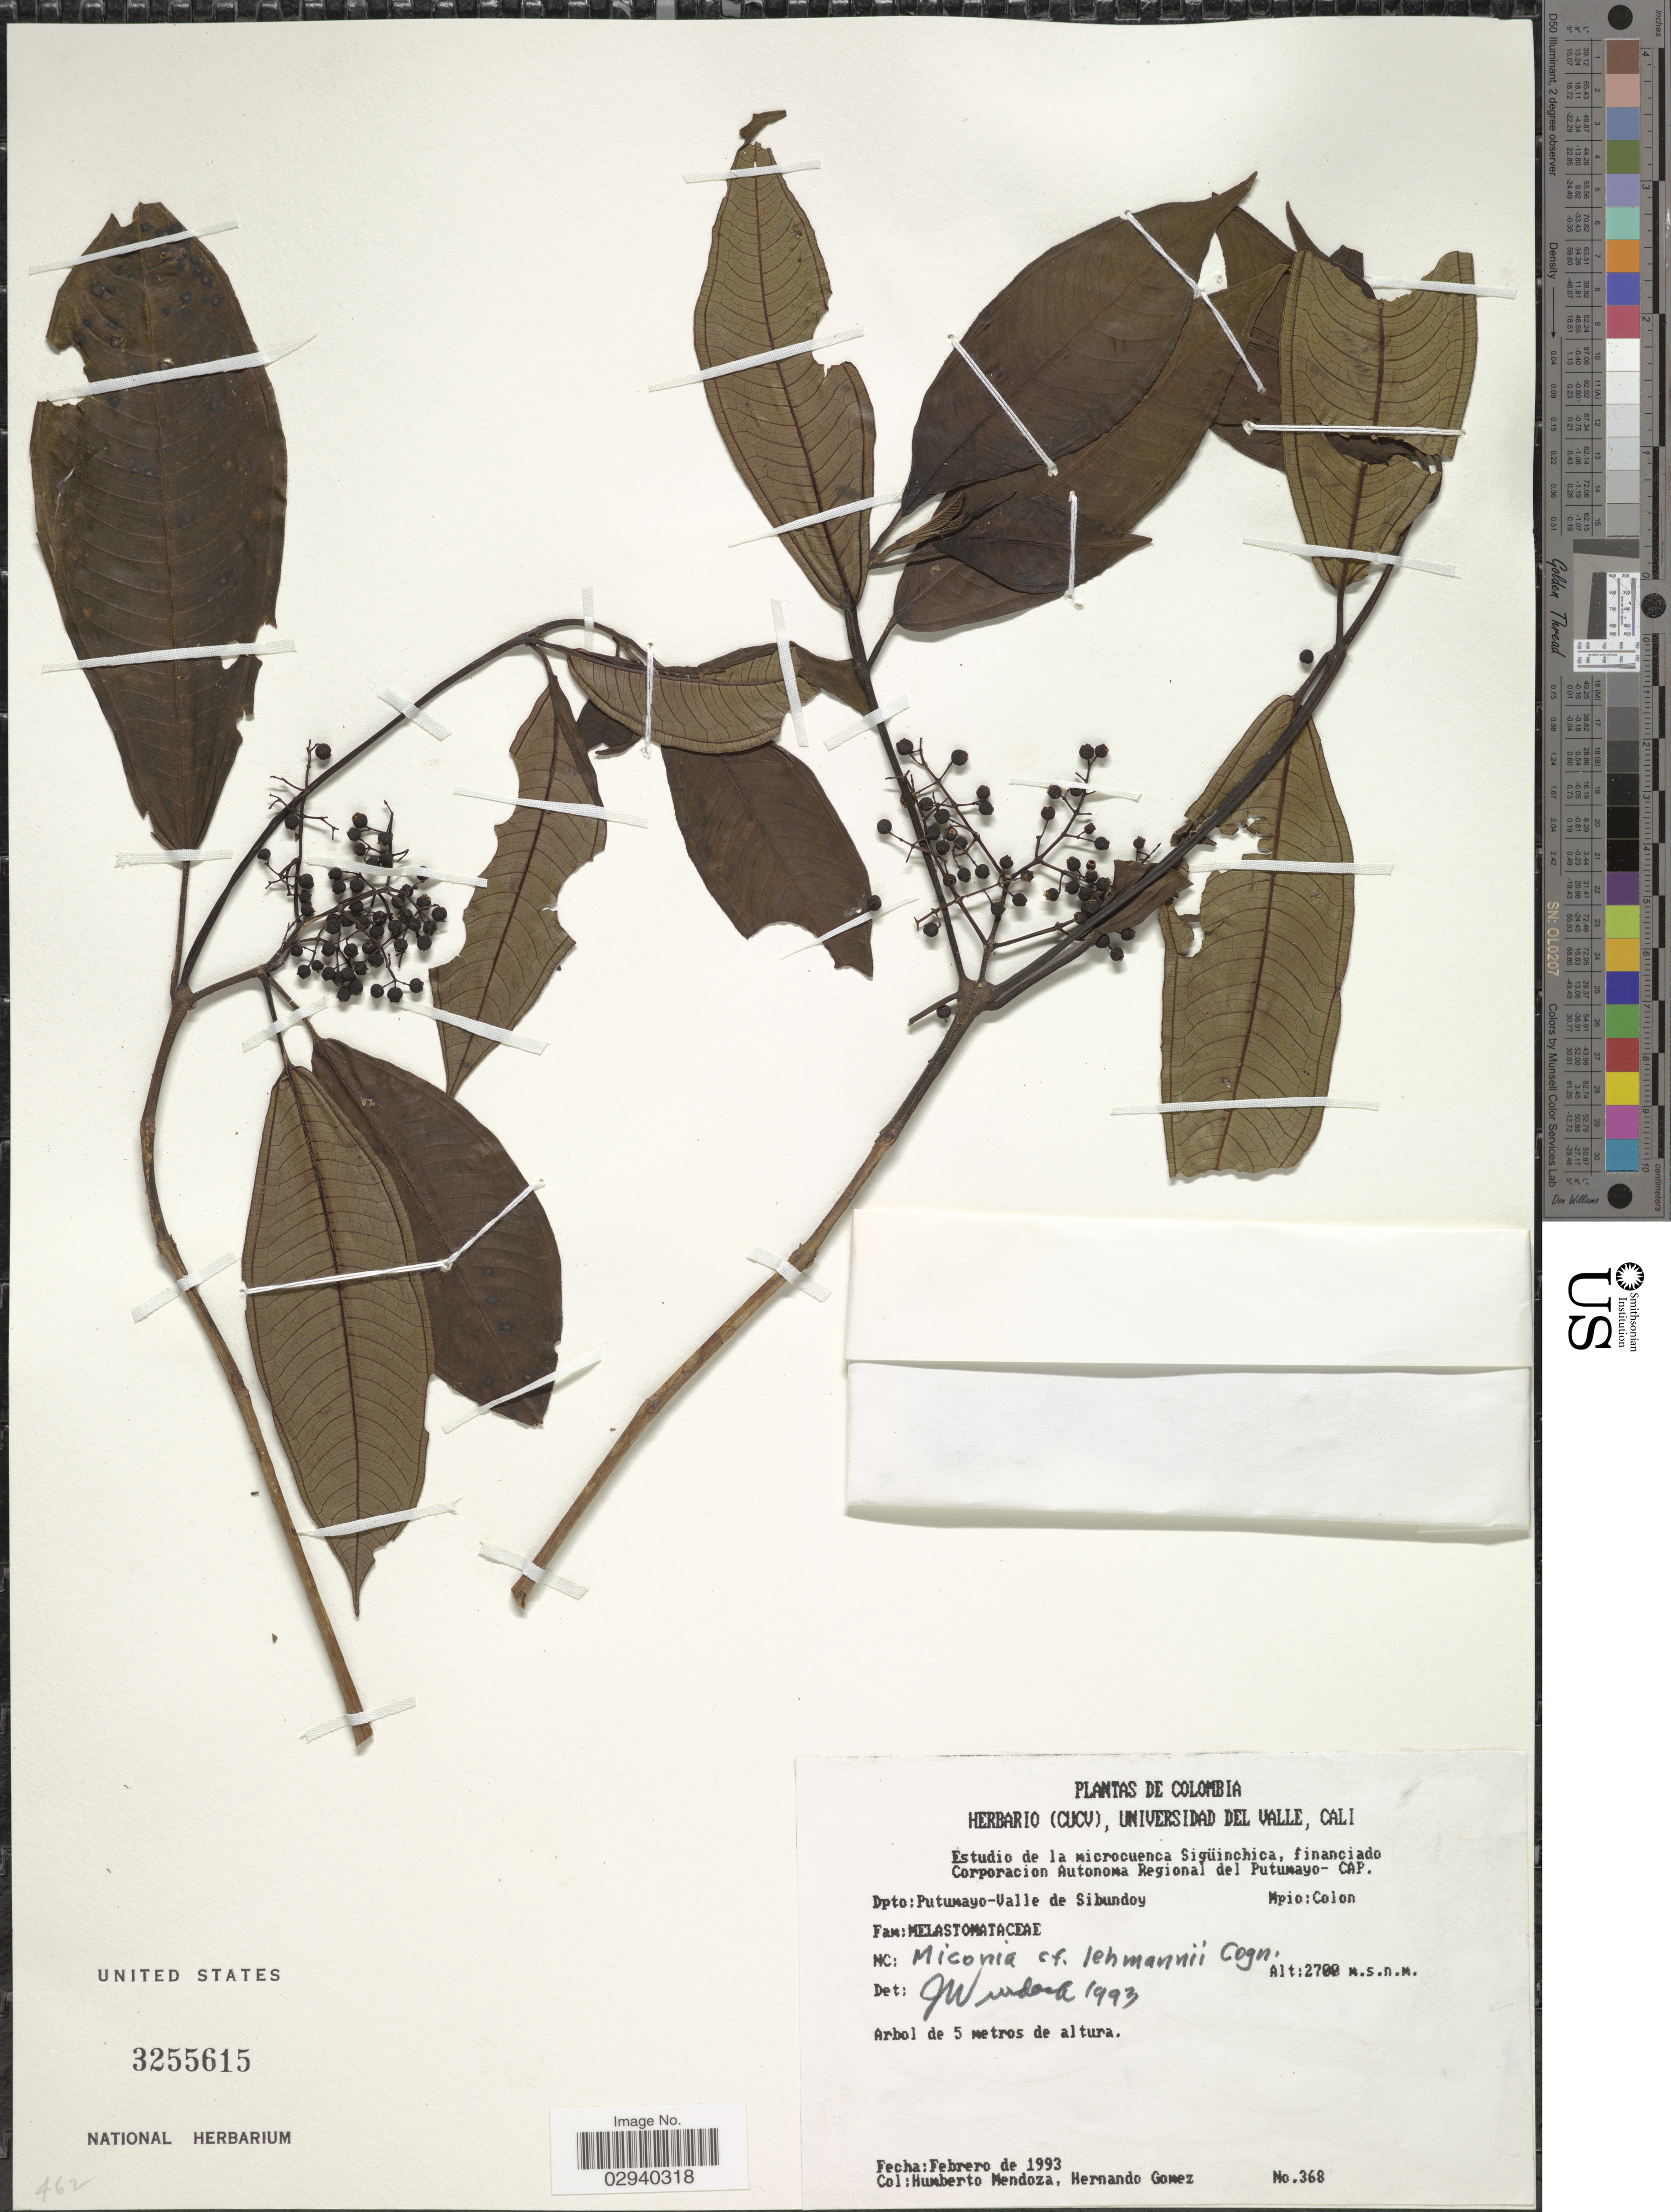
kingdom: Plantae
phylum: Tracheophyta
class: Magnoliopsida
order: Myrtales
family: Melastomataceae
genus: Miconia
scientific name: Miconia lehmannii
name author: Cogn.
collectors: H. Mendoza & H. Gomez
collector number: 368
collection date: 1993-02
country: Colombia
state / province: Putumayo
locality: Dpto: Putumayo-Valle de Sibundoy. Mpio: Colon.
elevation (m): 2700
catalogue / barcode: US 3255615